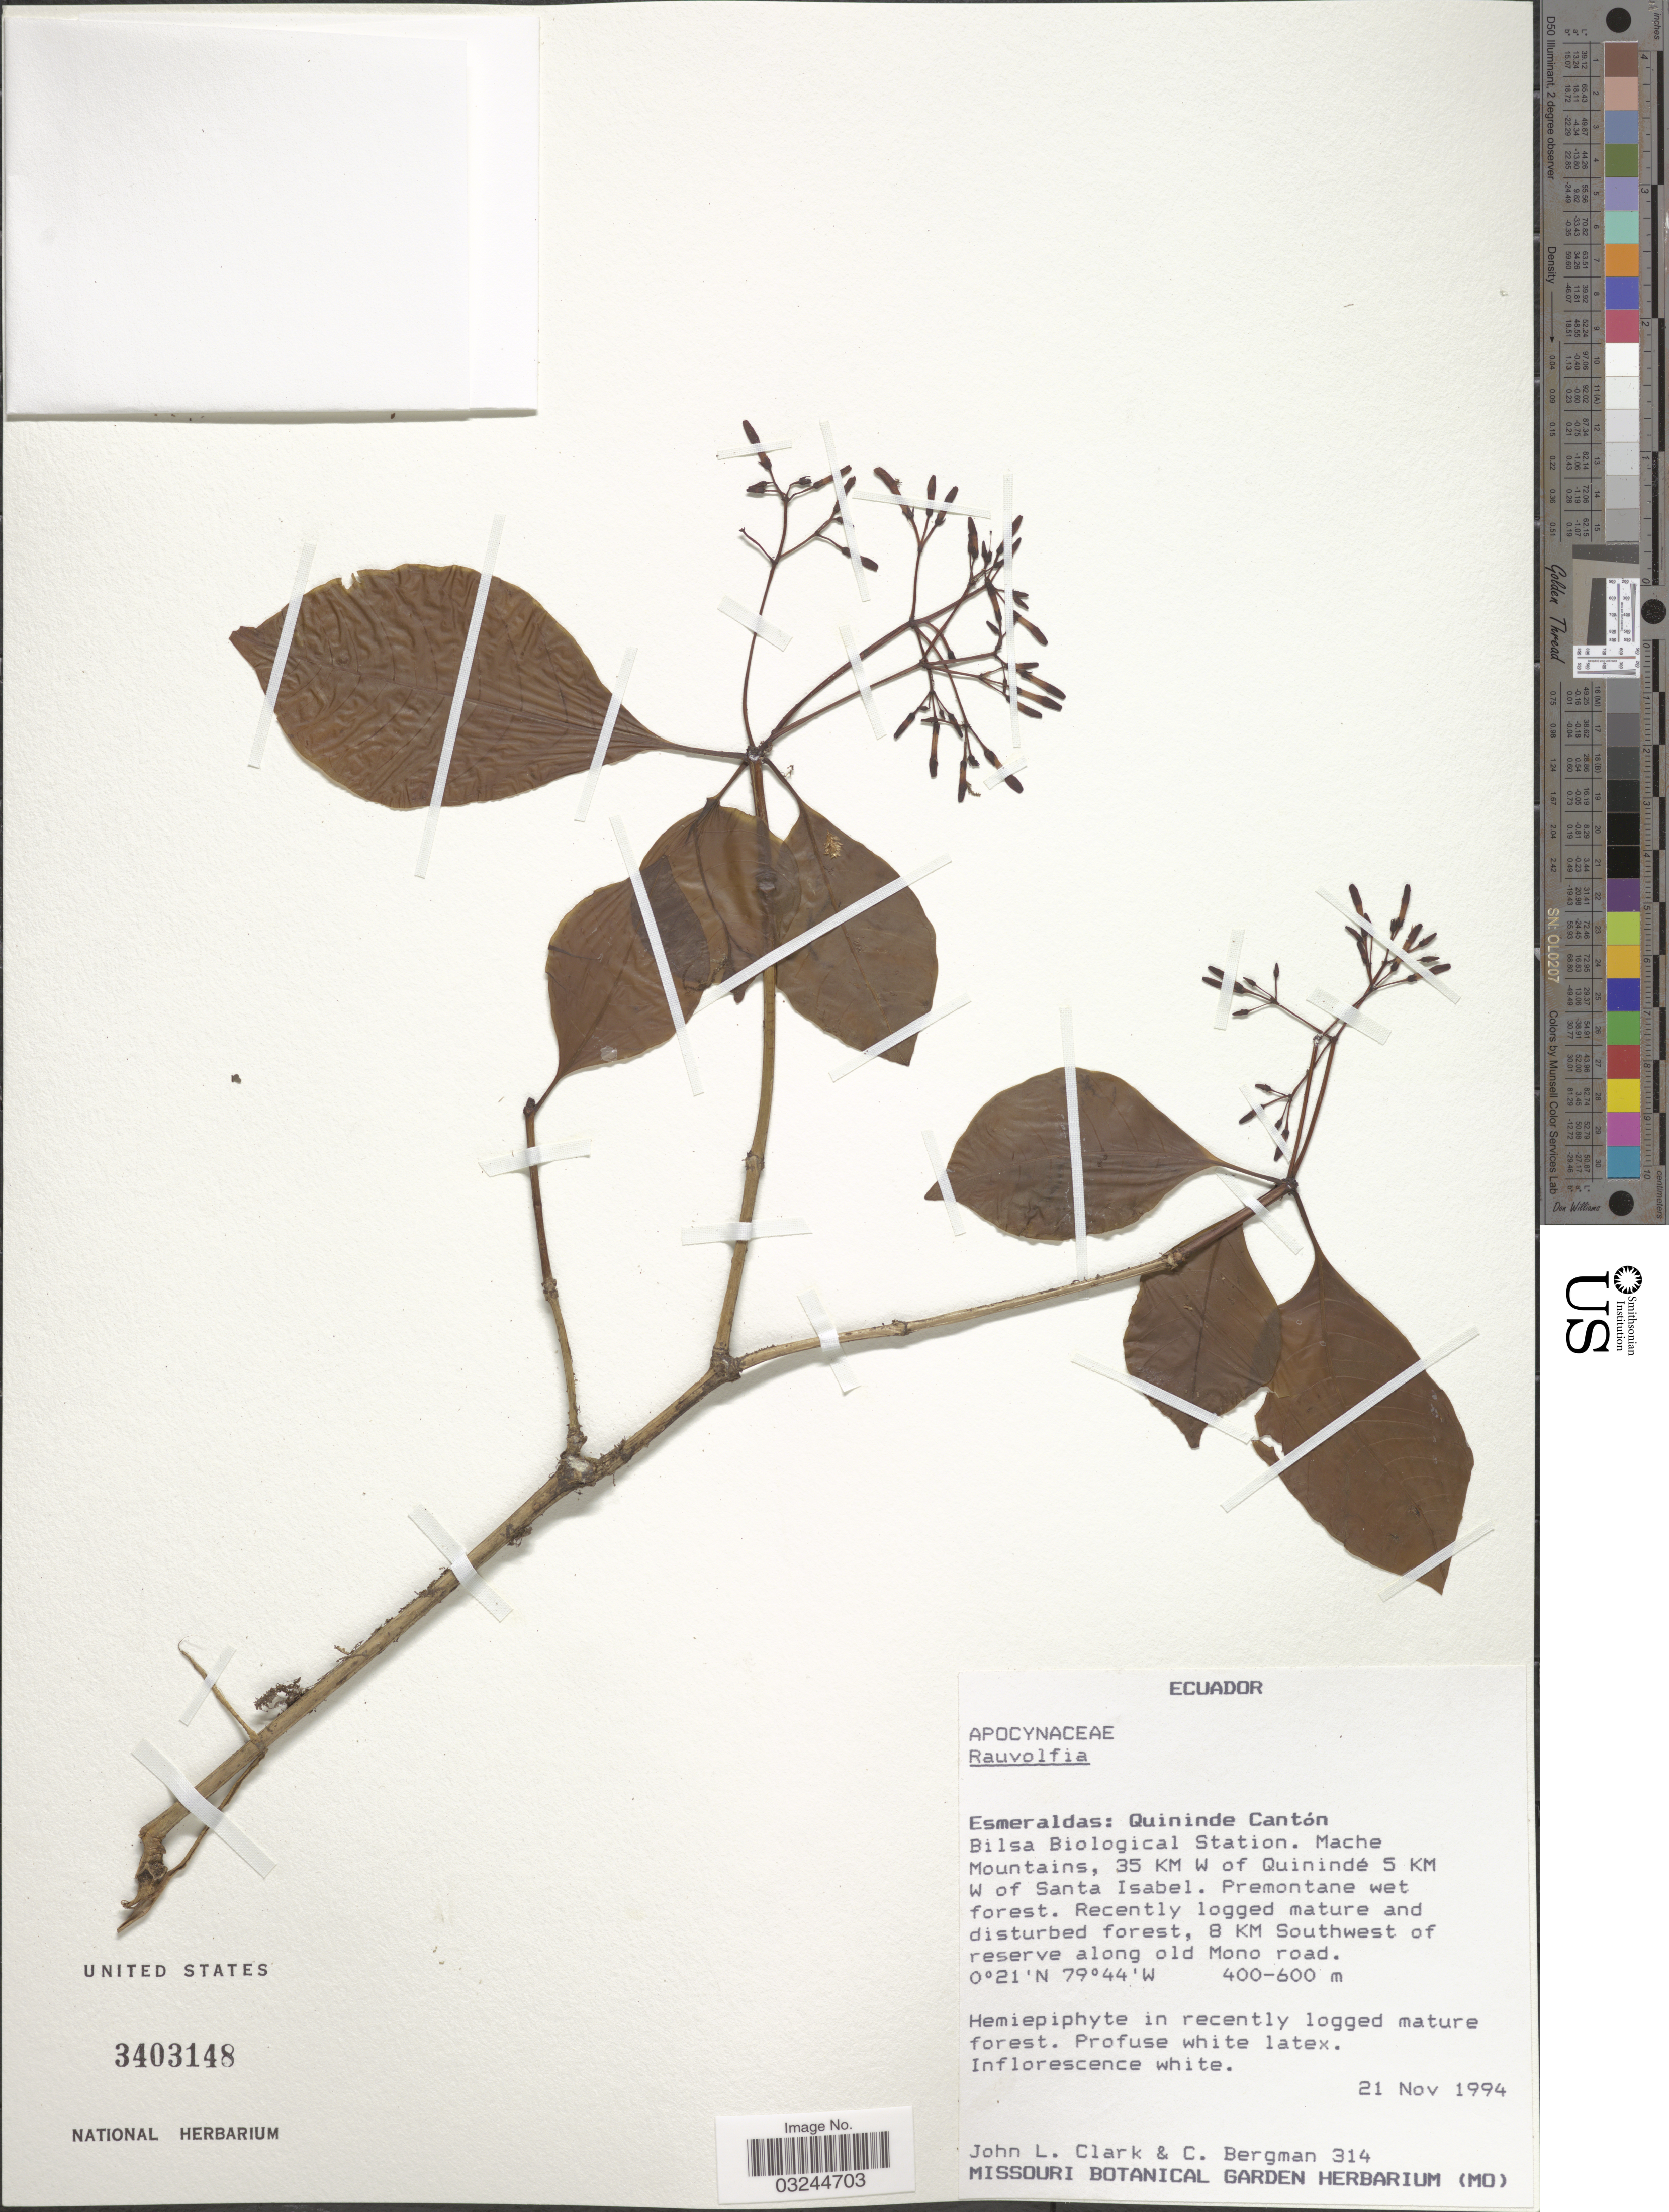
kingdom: Plantae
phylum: Tracheophyta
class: Magnoliopsida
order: Gentianales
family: Apocynaceae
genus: Rauvolfia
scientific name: Rauvolfia sp.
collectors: J. L. Clark & C. Bergman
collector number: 314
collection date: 1994-11-21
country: Ecuador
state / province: Esmeraldas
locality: Quininde Cantón. Bilsa Biological Station. Mache Mountains, 35 KM W of Quinindé 5 KM W of Santa Isabel.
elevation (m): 400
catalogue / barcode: US 3403148